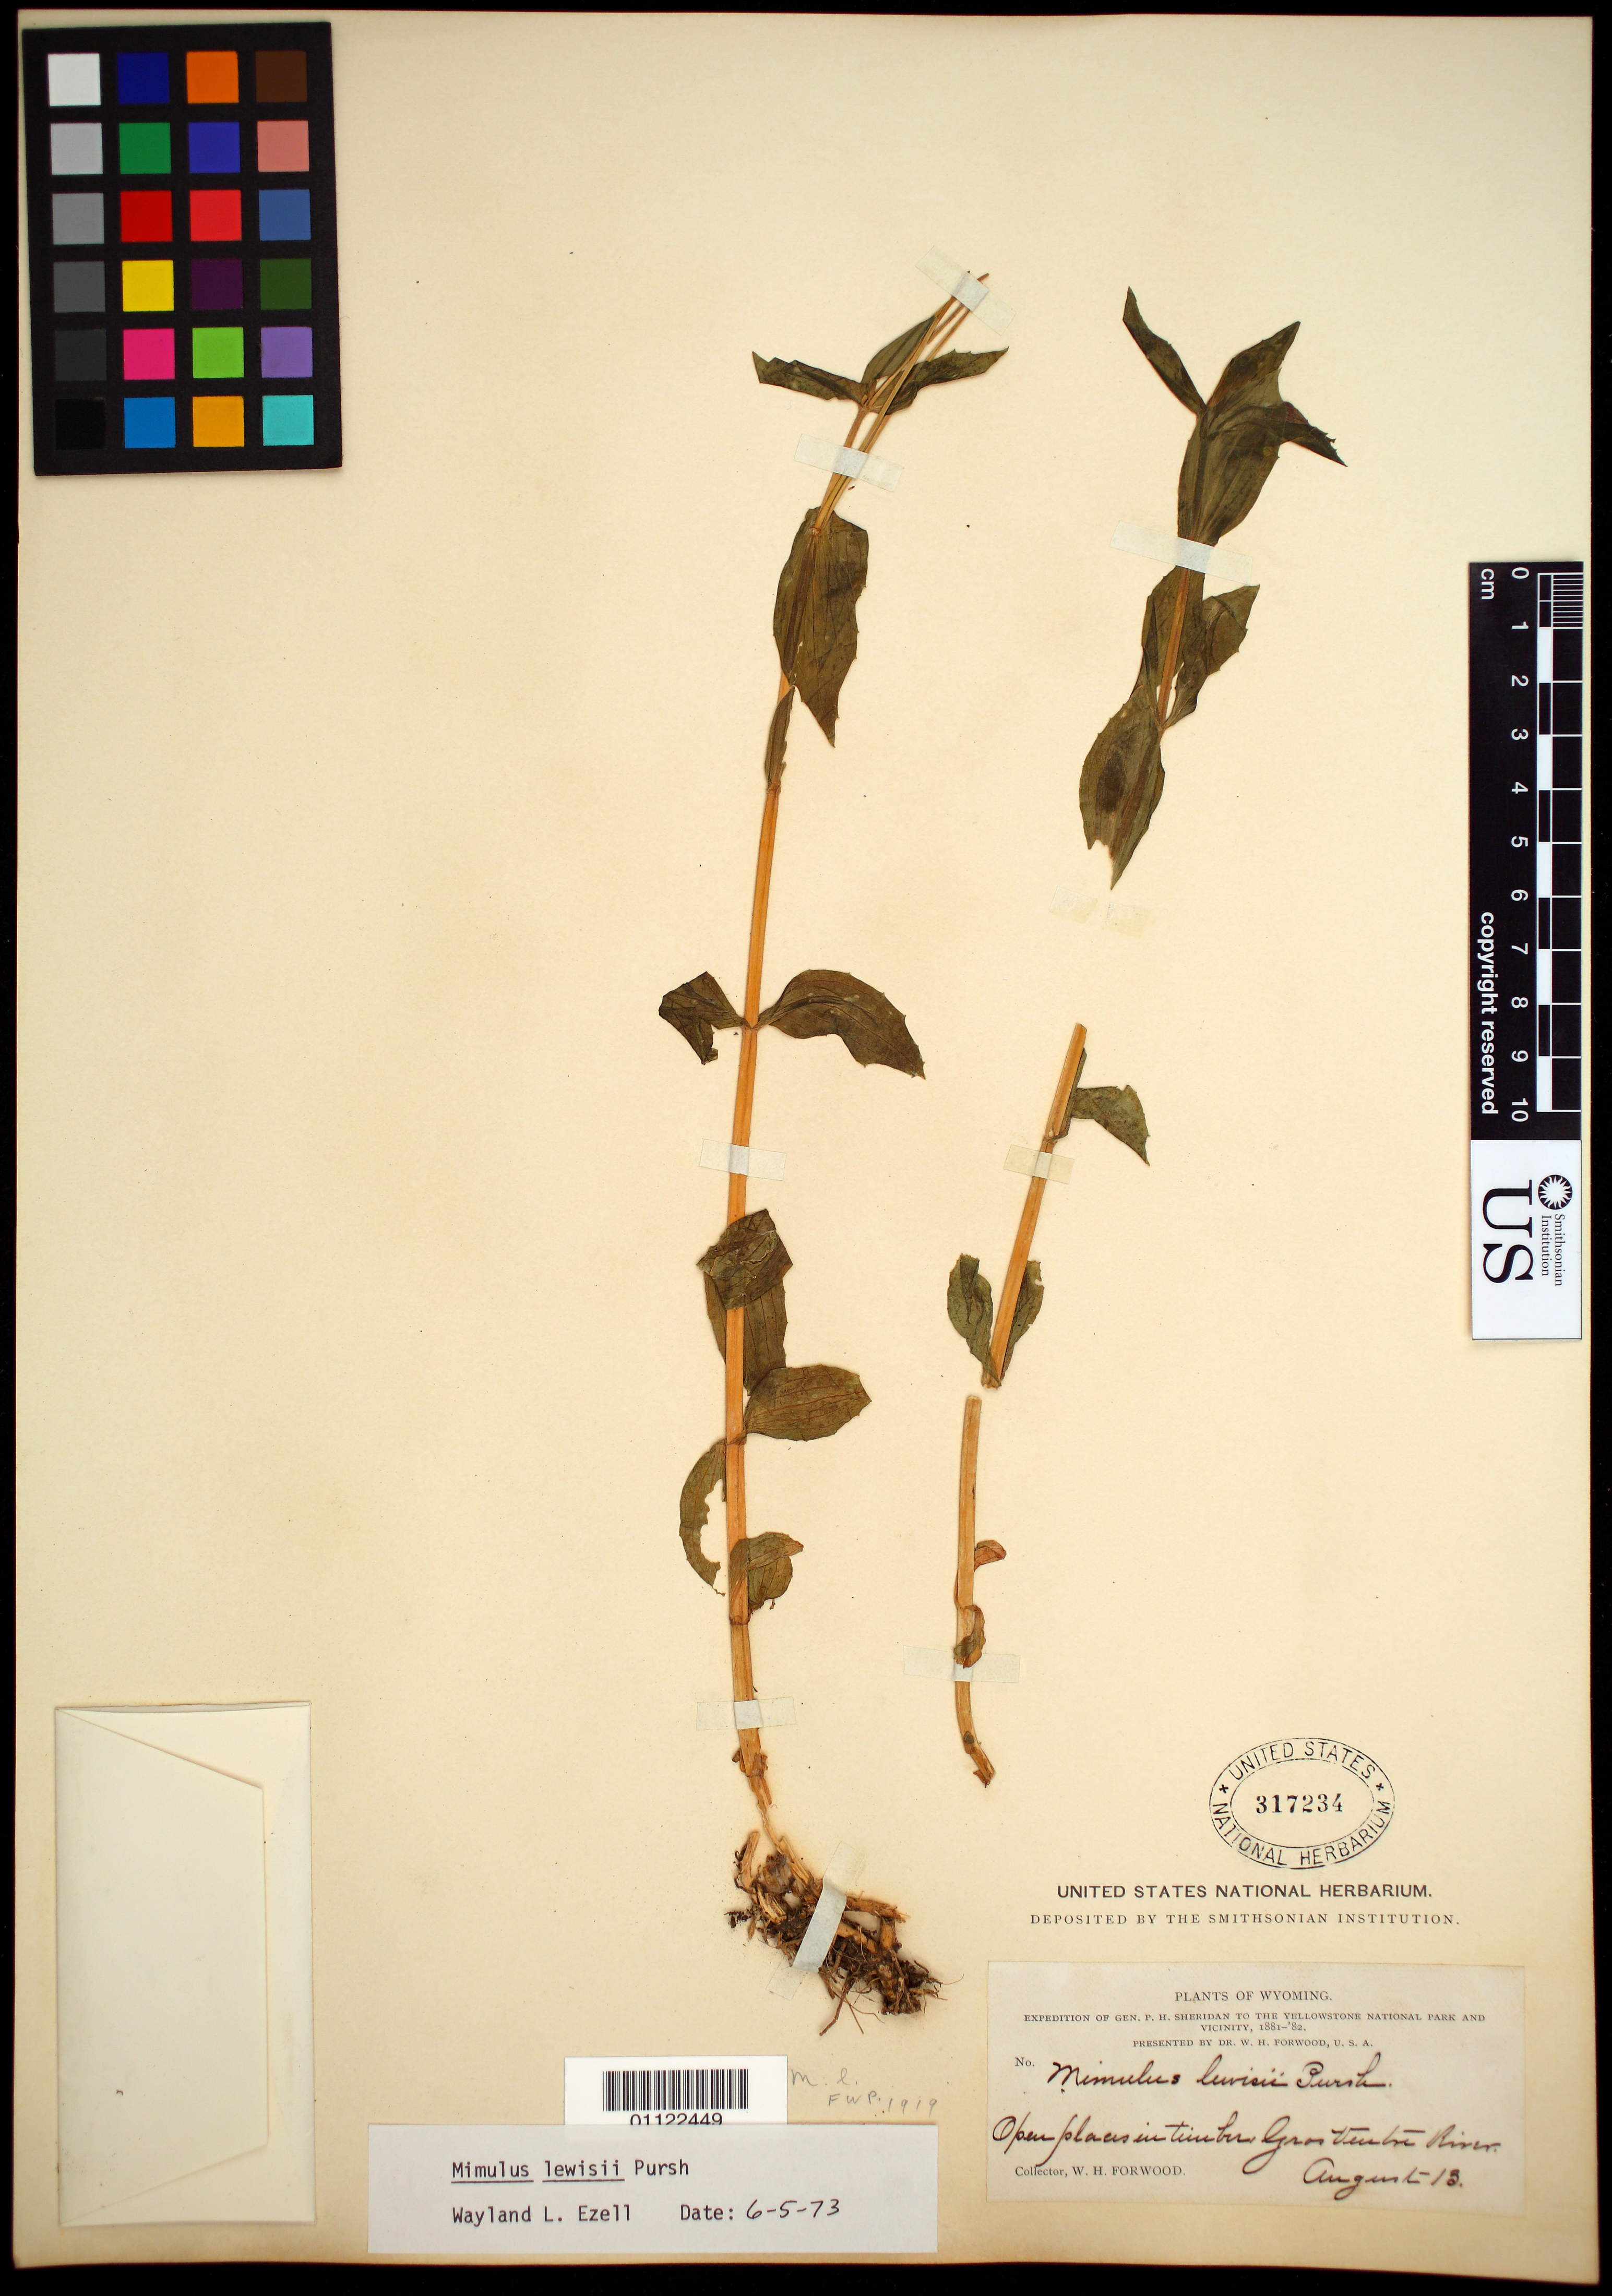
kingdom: Plantae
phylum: Tracheophyta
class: Magnoliopsida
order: Lamiales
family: Phrymaceae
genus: Mimulus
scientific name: Mimulus lewisii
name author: Pursh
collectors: W. Forwood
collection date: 1881-08-13 or 1882-08-13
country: United States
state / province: Wyoming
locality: Gras Ventre River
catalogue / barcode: US 317234